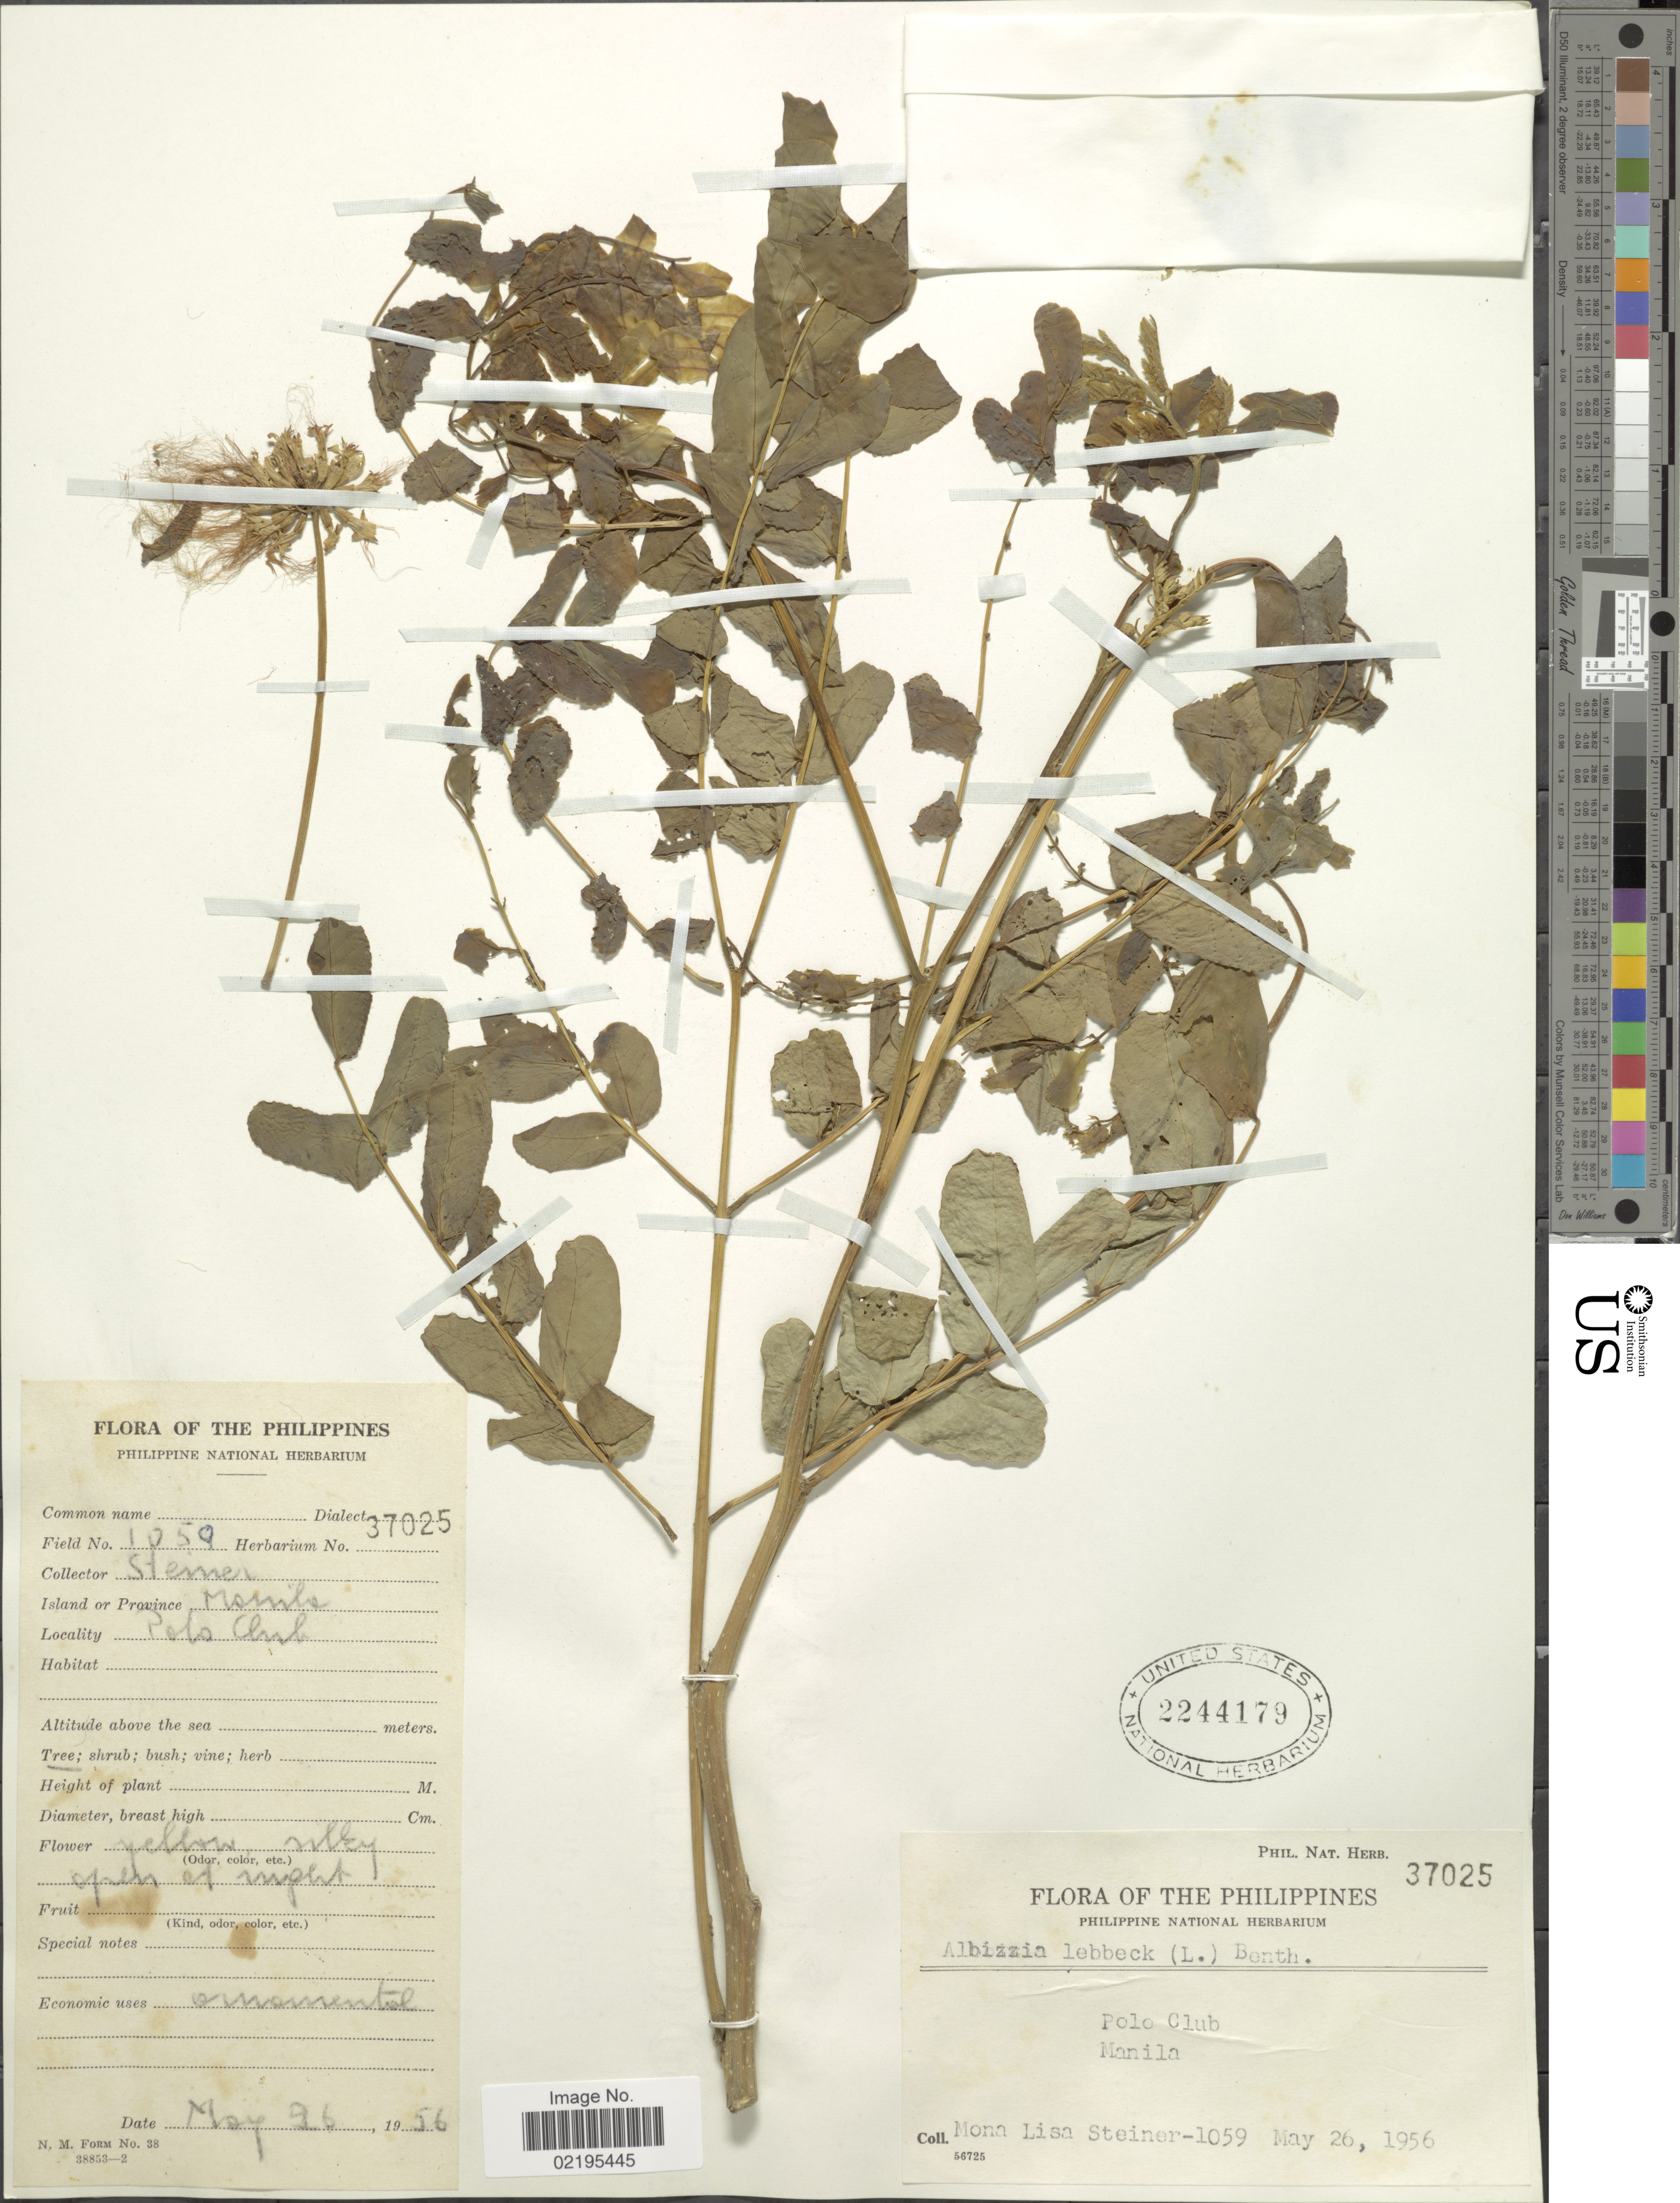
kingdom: Plantae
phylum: Tracheophyta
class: Magnoliopsida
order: Fabales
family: Fabaceae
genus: Albizia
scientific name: Albizia lebbeck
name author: (L.) Benth.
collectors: M. Steiner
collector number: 1059/37025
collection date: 1956-05-26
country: Philippines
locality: Polo Club, Manila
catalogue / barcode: US 2244179